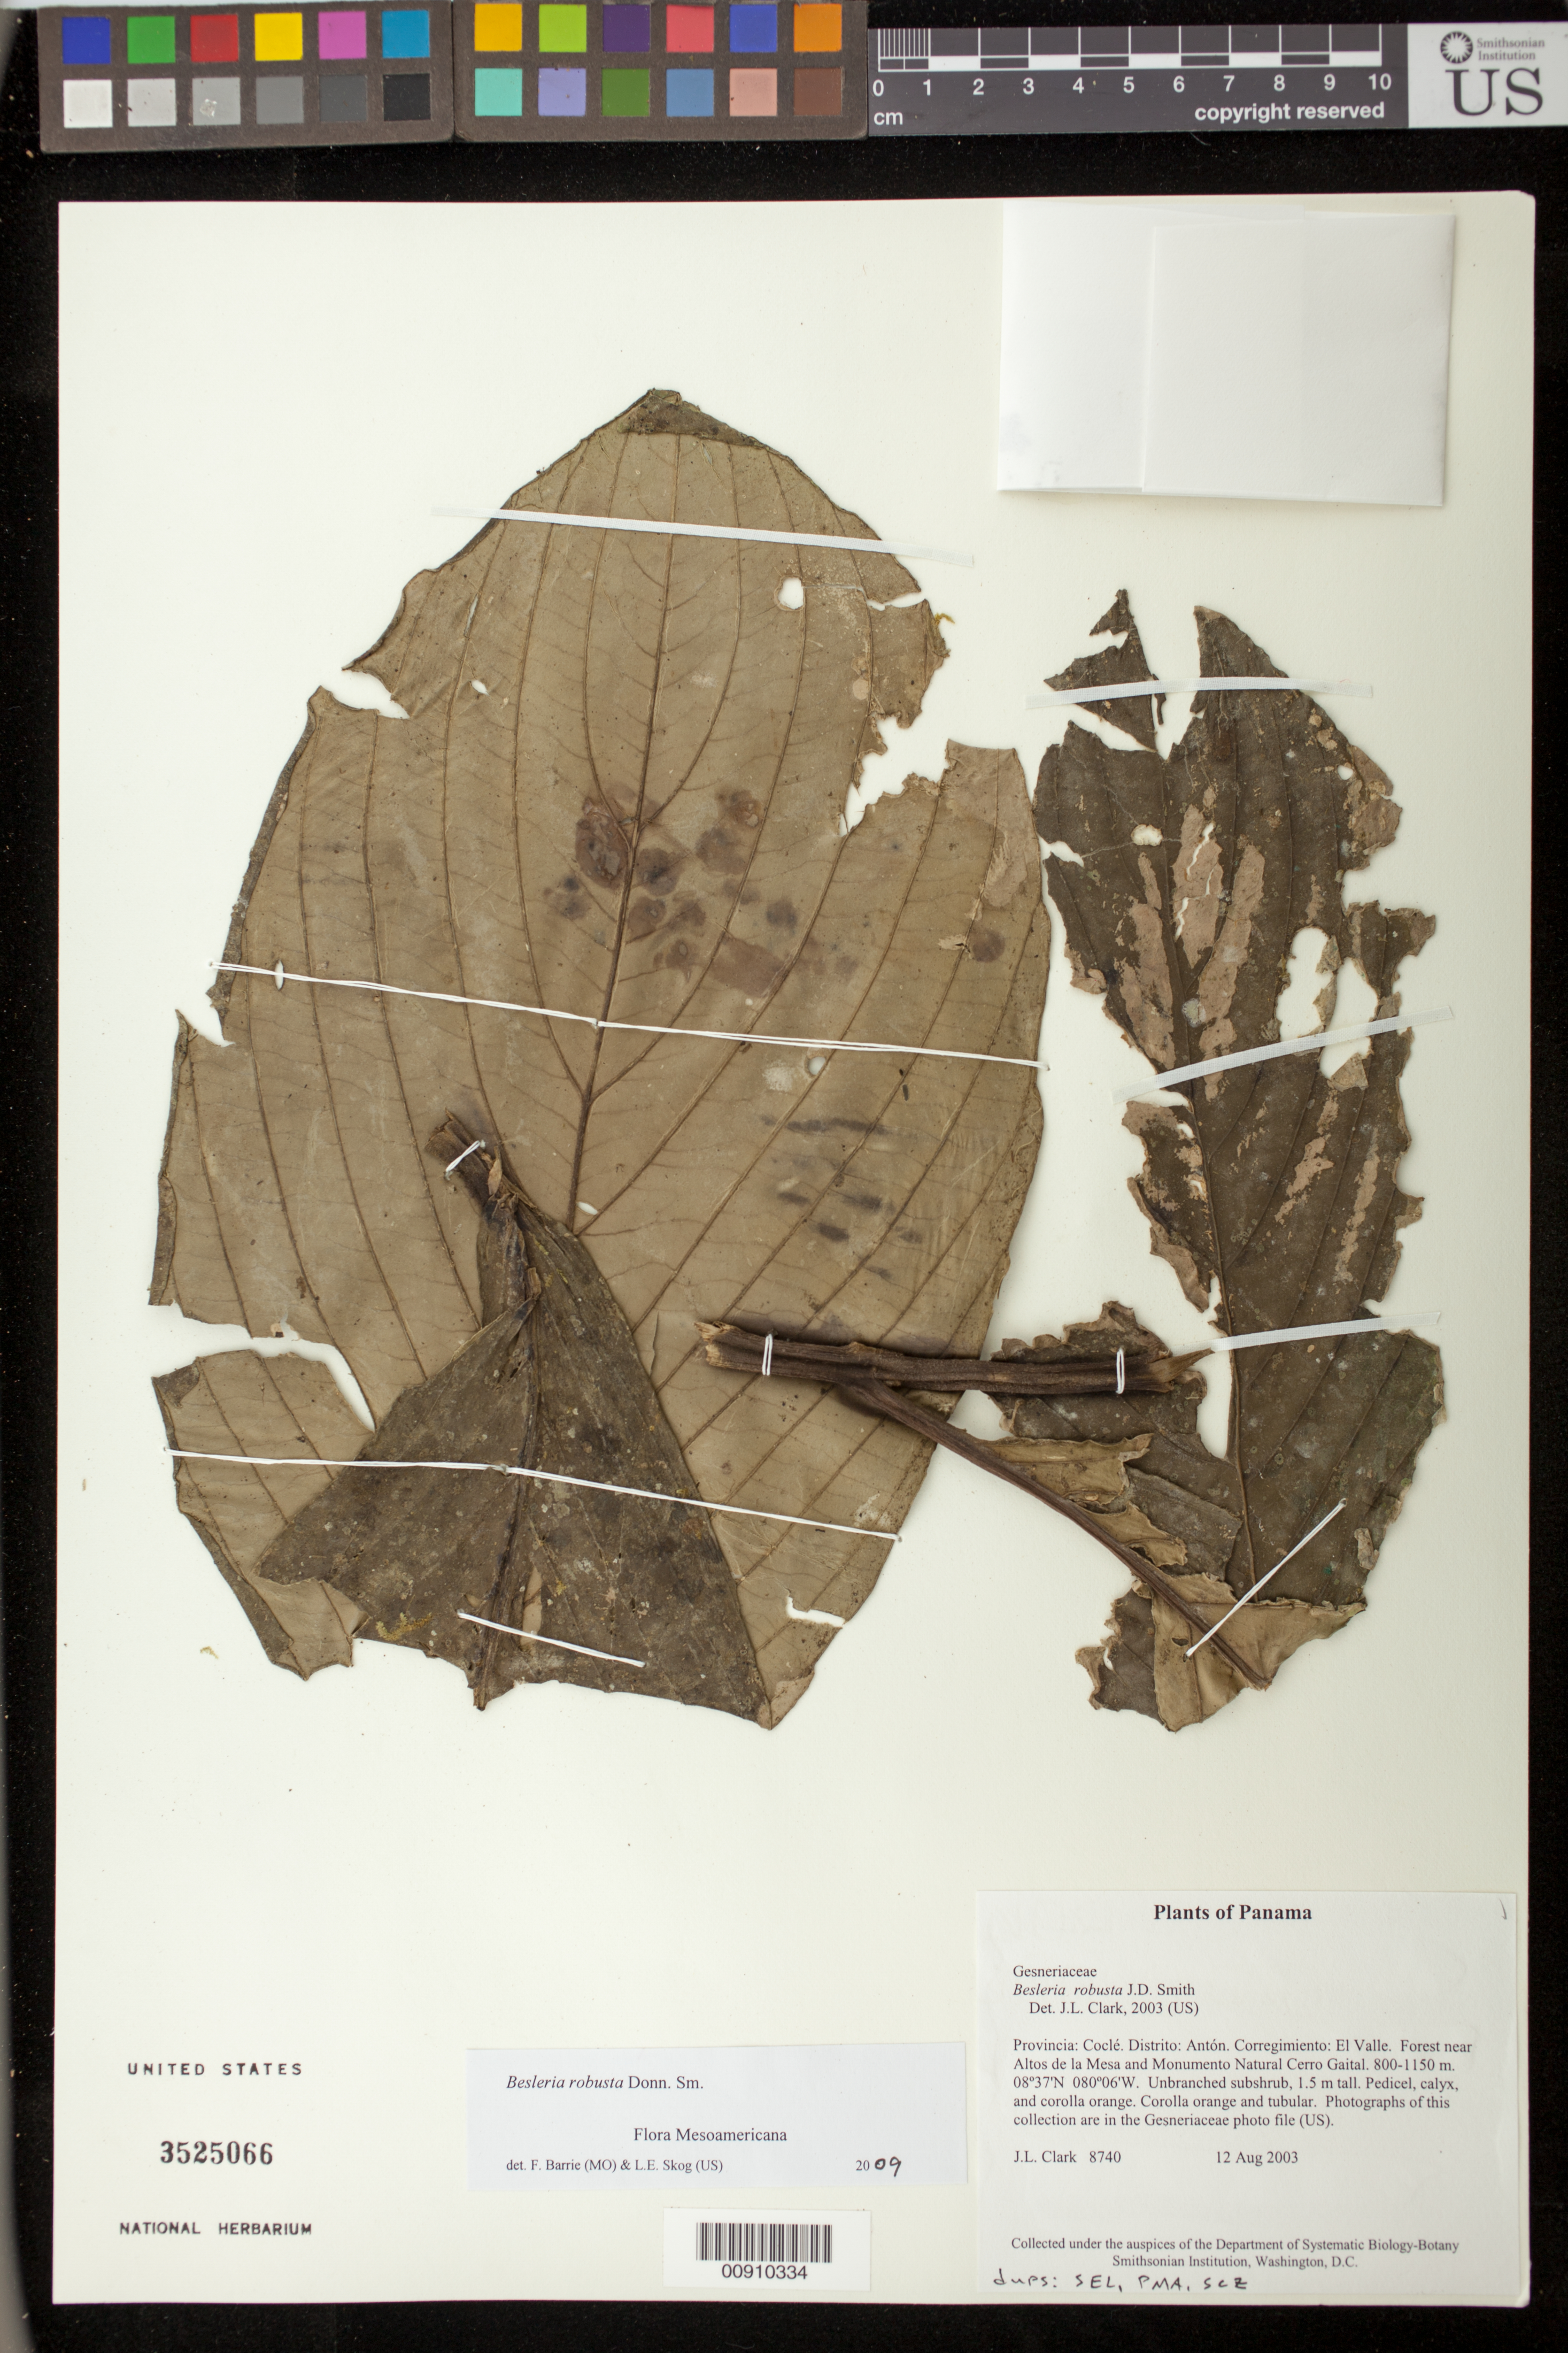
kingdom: Plantae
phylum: Tracheophyta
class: Magnoliopsida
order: Lamiales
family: Gesneriaceae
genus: Besleria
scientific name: Besleria robusta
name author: Donn. Sm.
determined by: Clark, J. L., (SEL), The Marie Selby Botanical Garden (UNITED STATES)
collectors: J. L. Clark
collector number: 8740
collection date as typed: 12 Aug 2003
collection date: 2003-08-12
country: Panama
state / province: Coclé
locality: Antón. Corregimiento: El Valle. Forest near Altos de la Mesa and Monumento Natural Cerro Gaital.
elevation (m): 800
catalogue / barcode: US 3525066